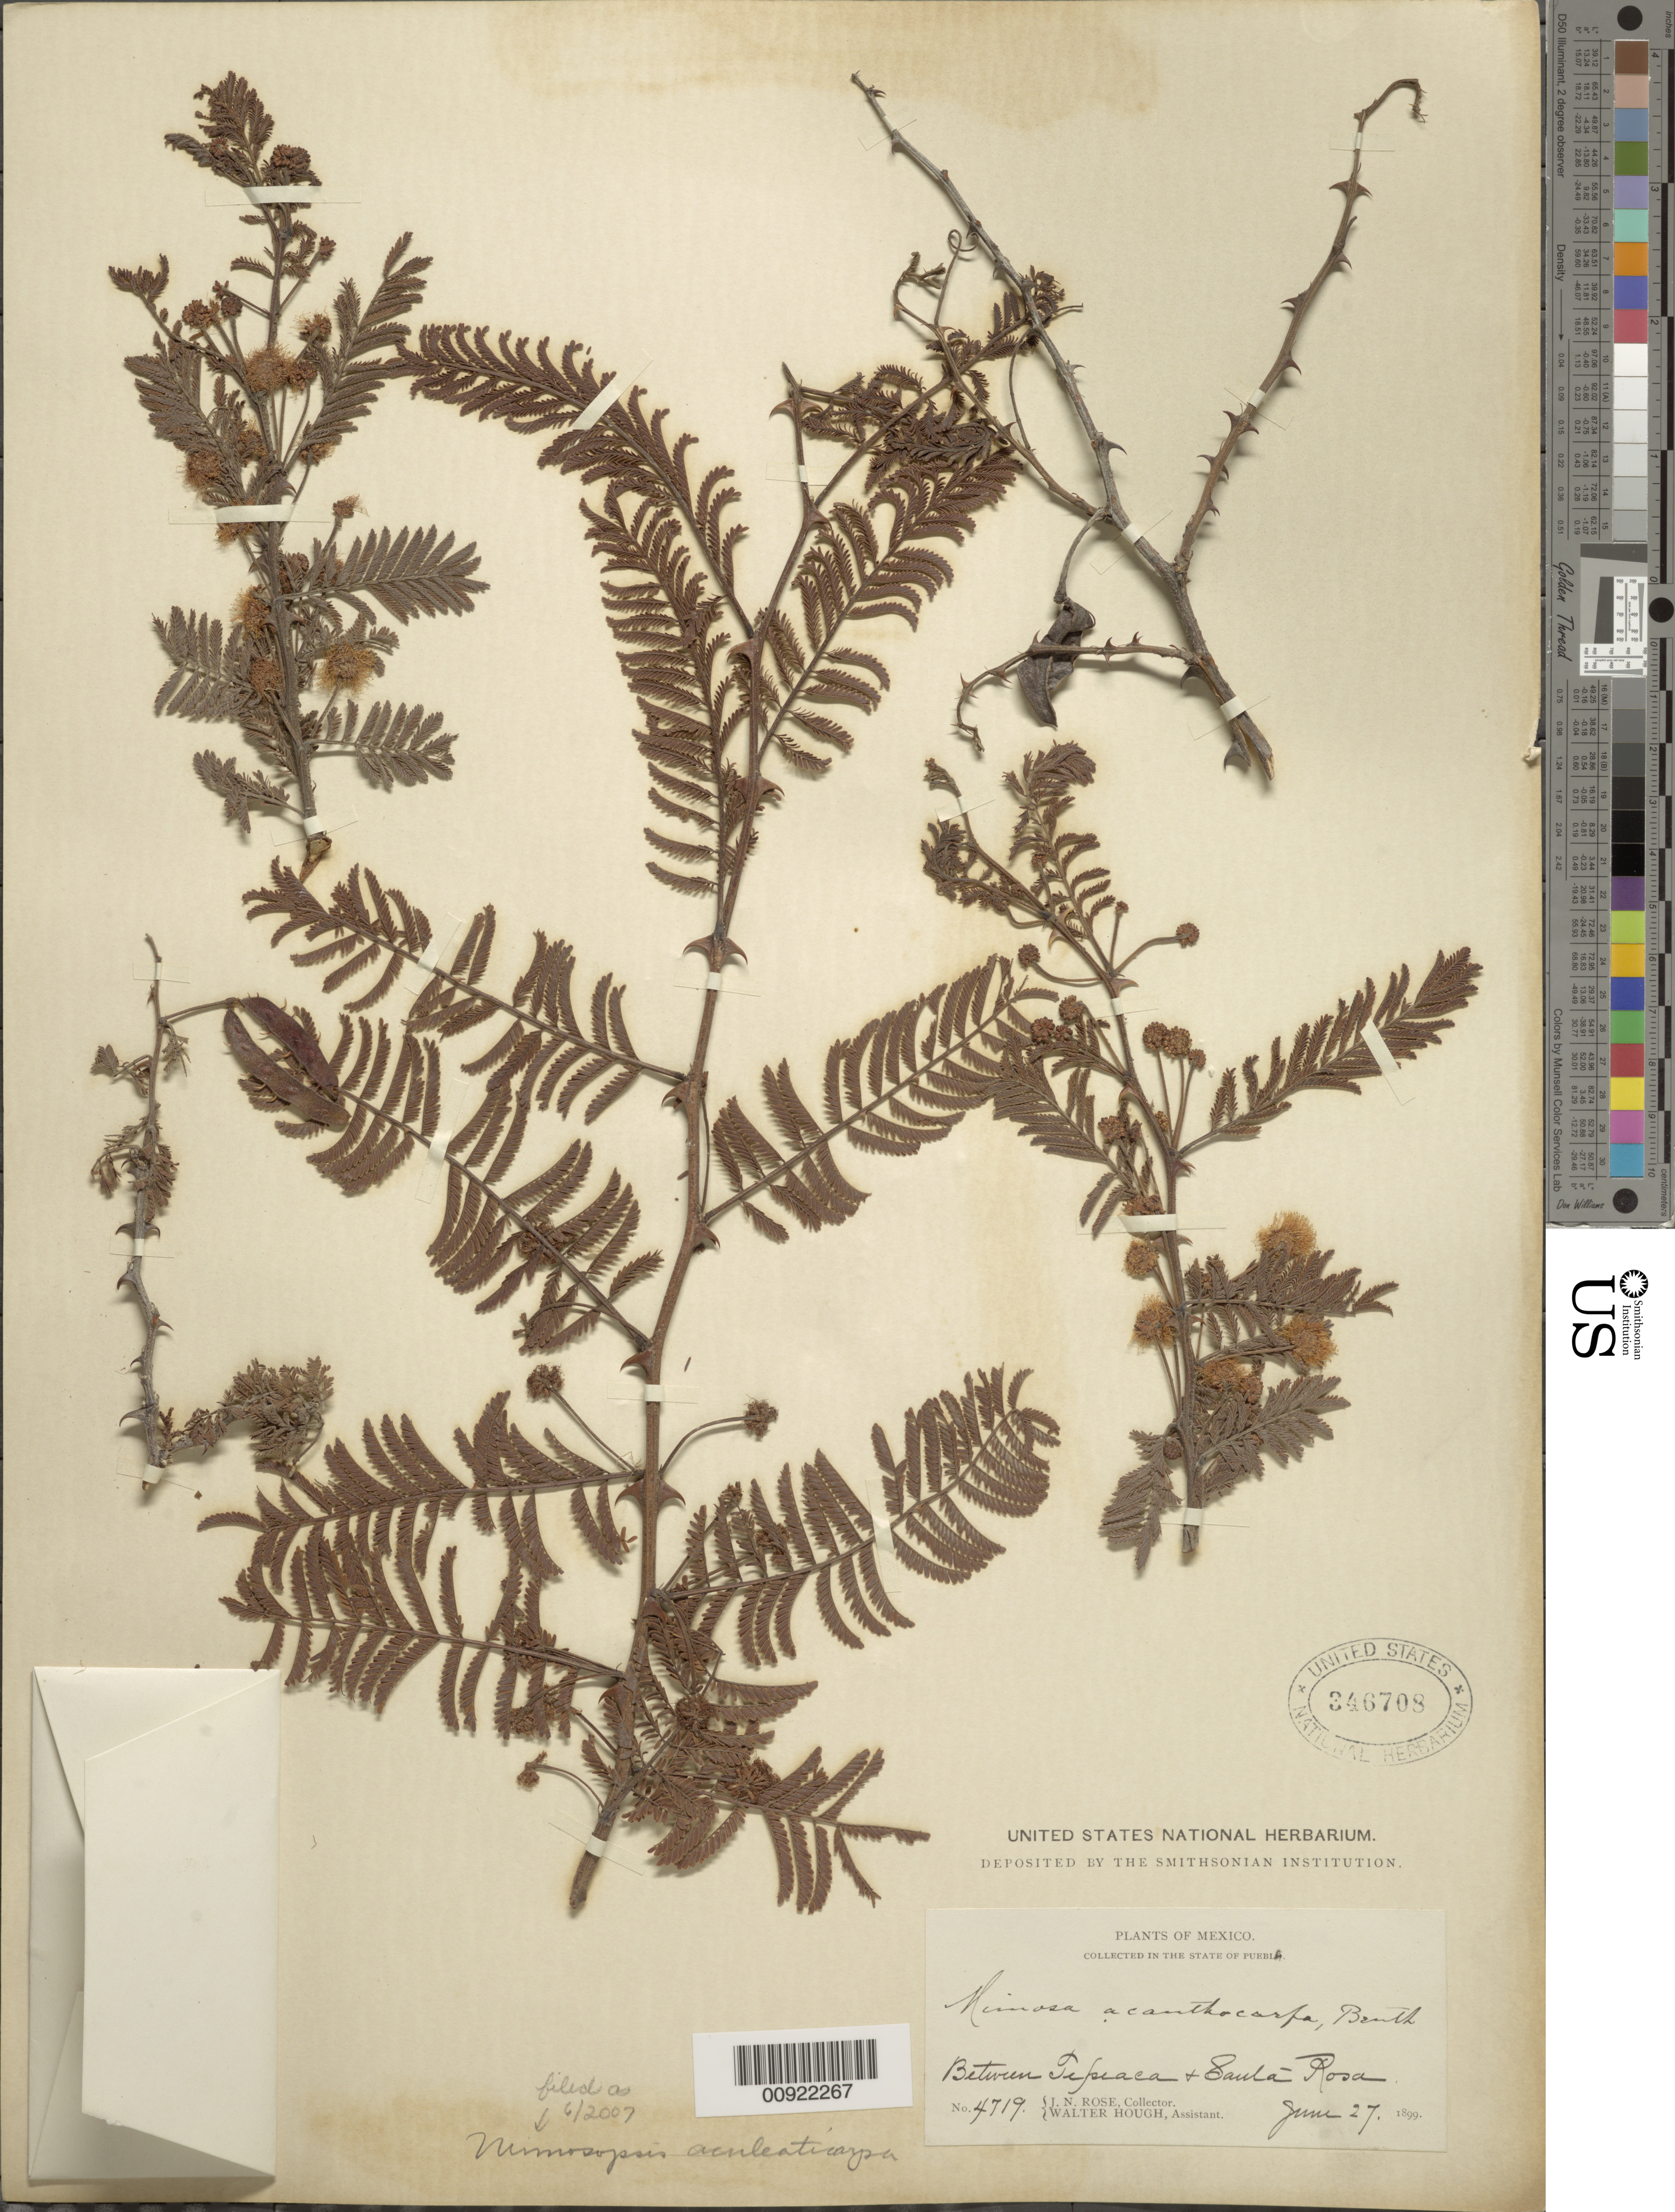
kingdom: Plantae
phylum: Tracheophyta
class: Magnoliopsida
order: Fabales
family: Fabaceae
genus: Mimosa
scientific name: Mimosa aculeaticarpa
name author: Ortega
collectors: J. N. Rose & W. Hough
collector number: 4719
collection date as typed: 27 Jun 1899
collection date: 1899-06-27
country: Mexico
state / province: Puebla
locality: Between Tepeaca & Santa Rosa, State of Puebla.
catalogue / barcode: US 346708